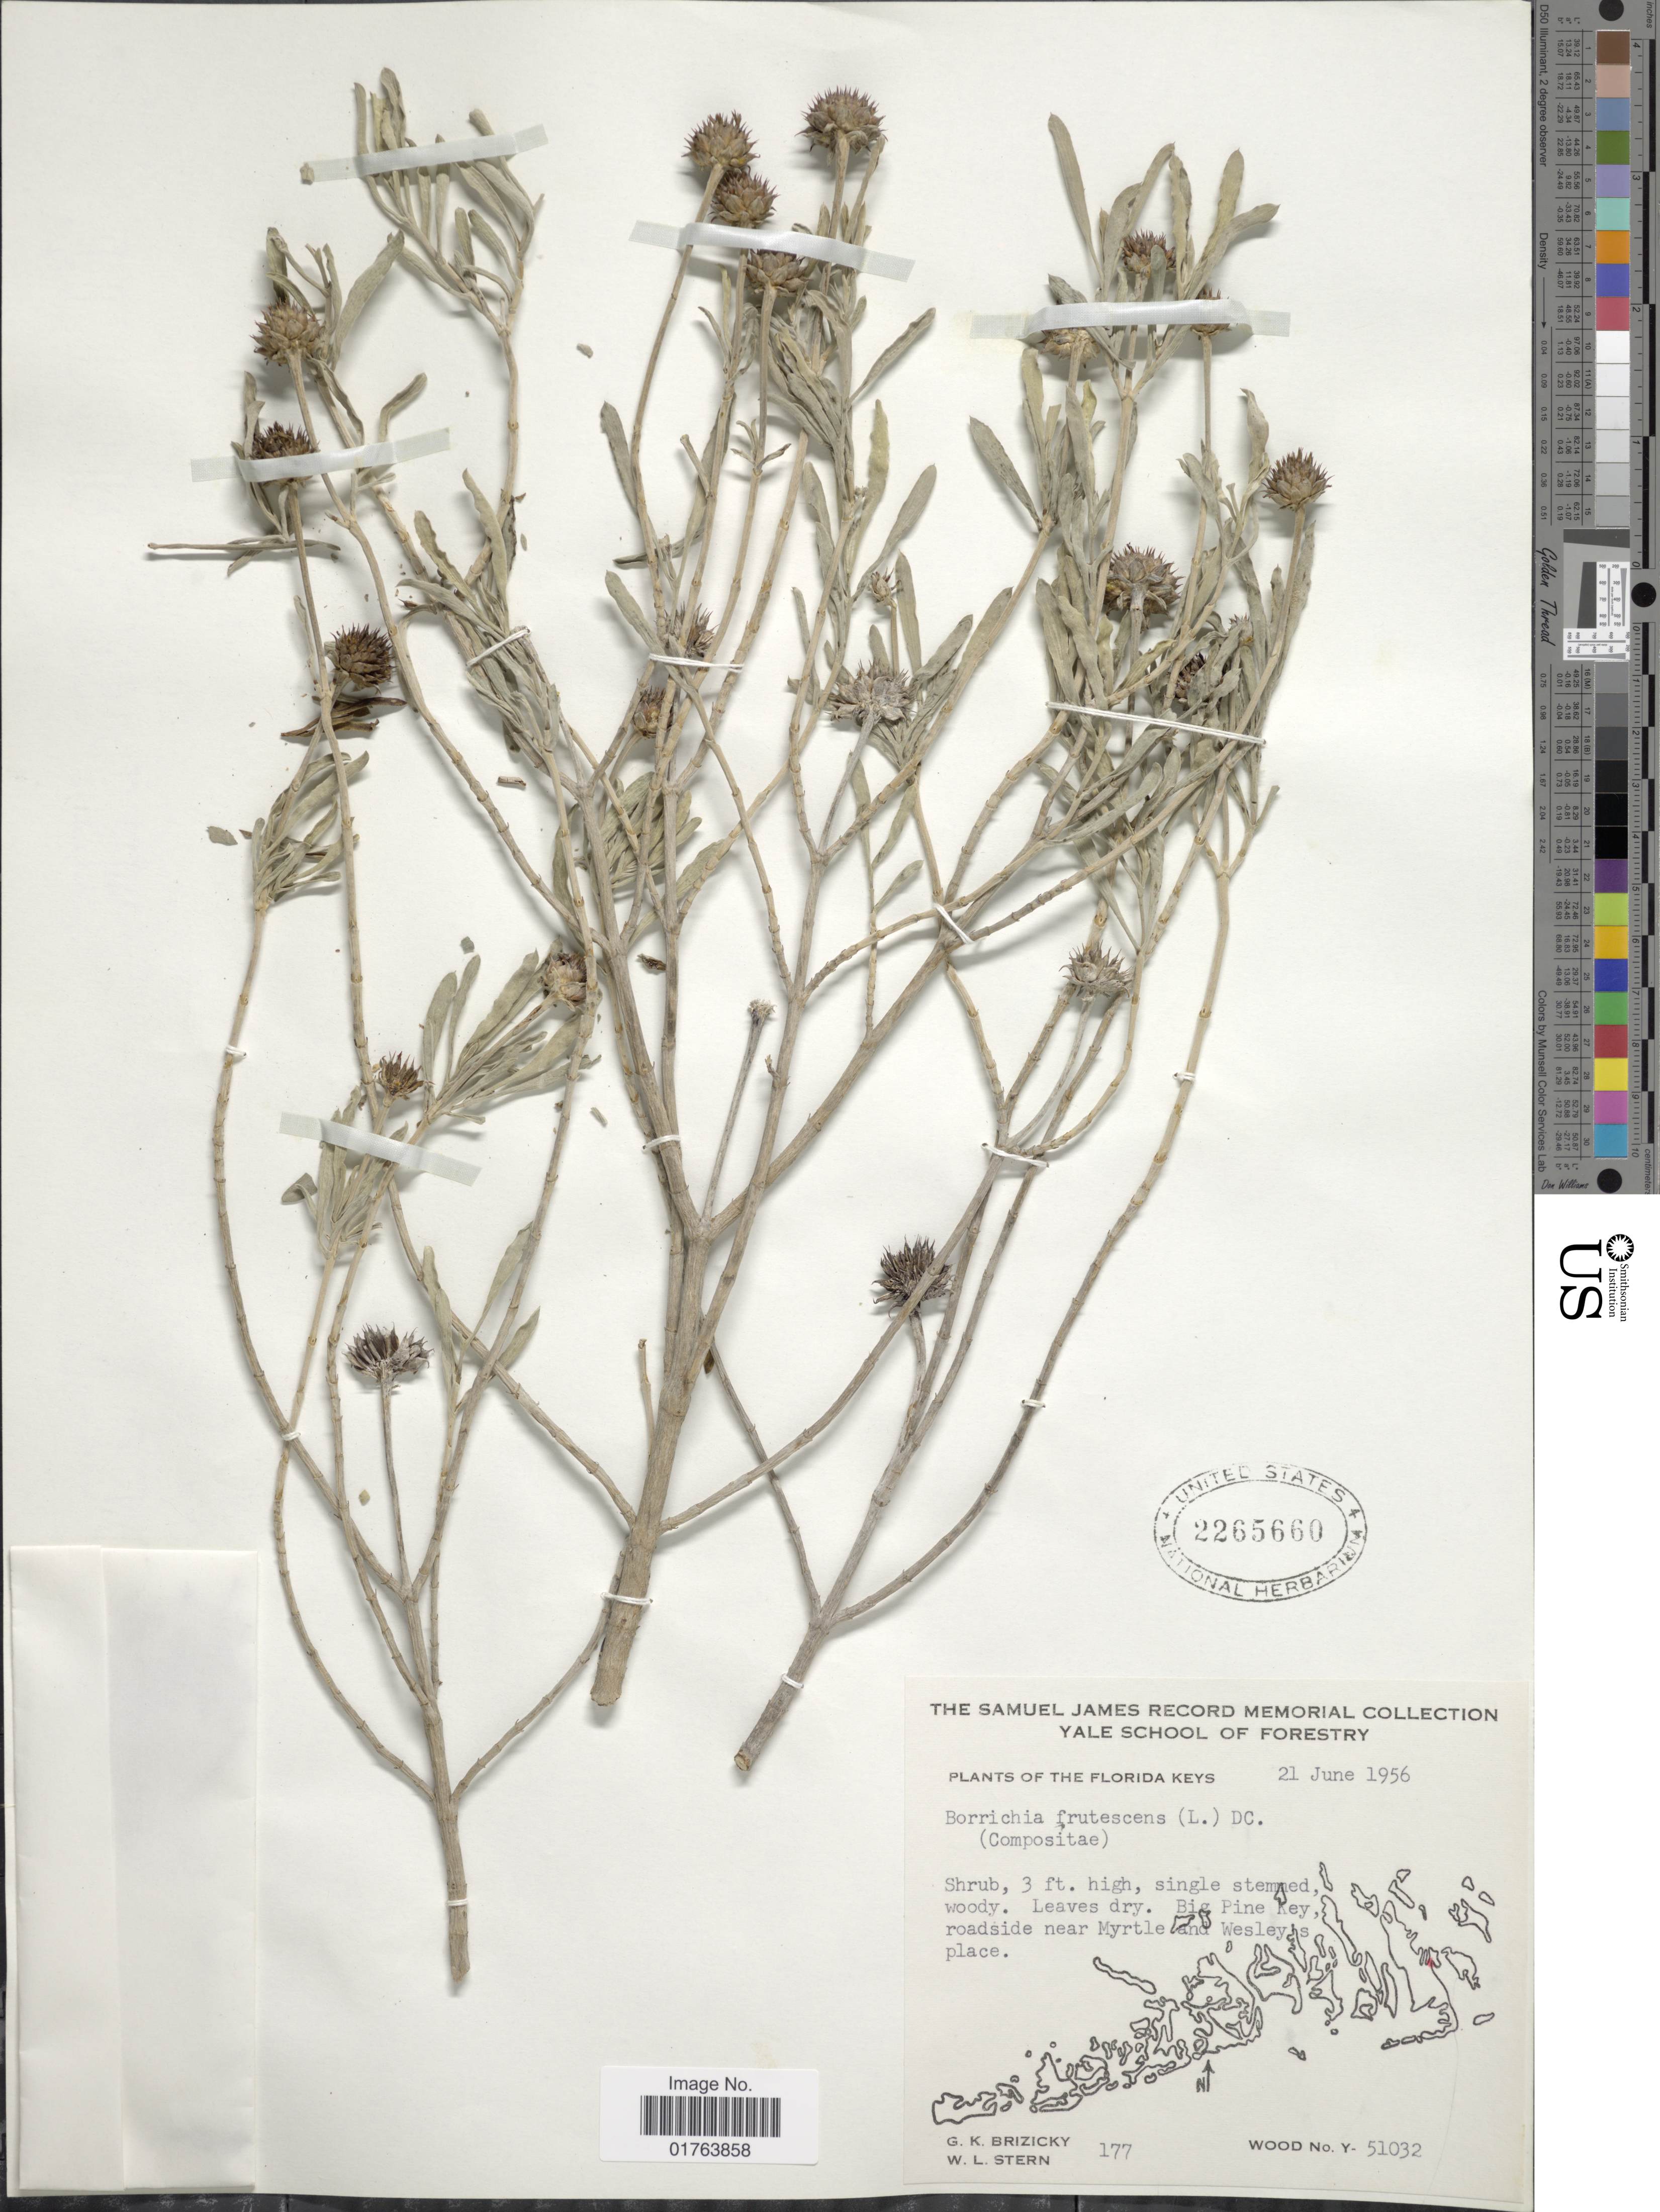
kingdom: Plantae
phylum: Tracheophyta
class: Magnoliopsida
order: Asterales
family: Asteraceae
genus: Borrichia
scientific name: Borrichia frutescens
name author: (L.) DC.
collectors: G. K. Brizicky & W. L. Stern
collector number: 177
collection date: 1956-06-21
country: United States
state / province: Florida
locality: Florida Keys, Big Pine Key, roadside near Myrtle and Wesley's place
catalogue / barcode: US 2265660